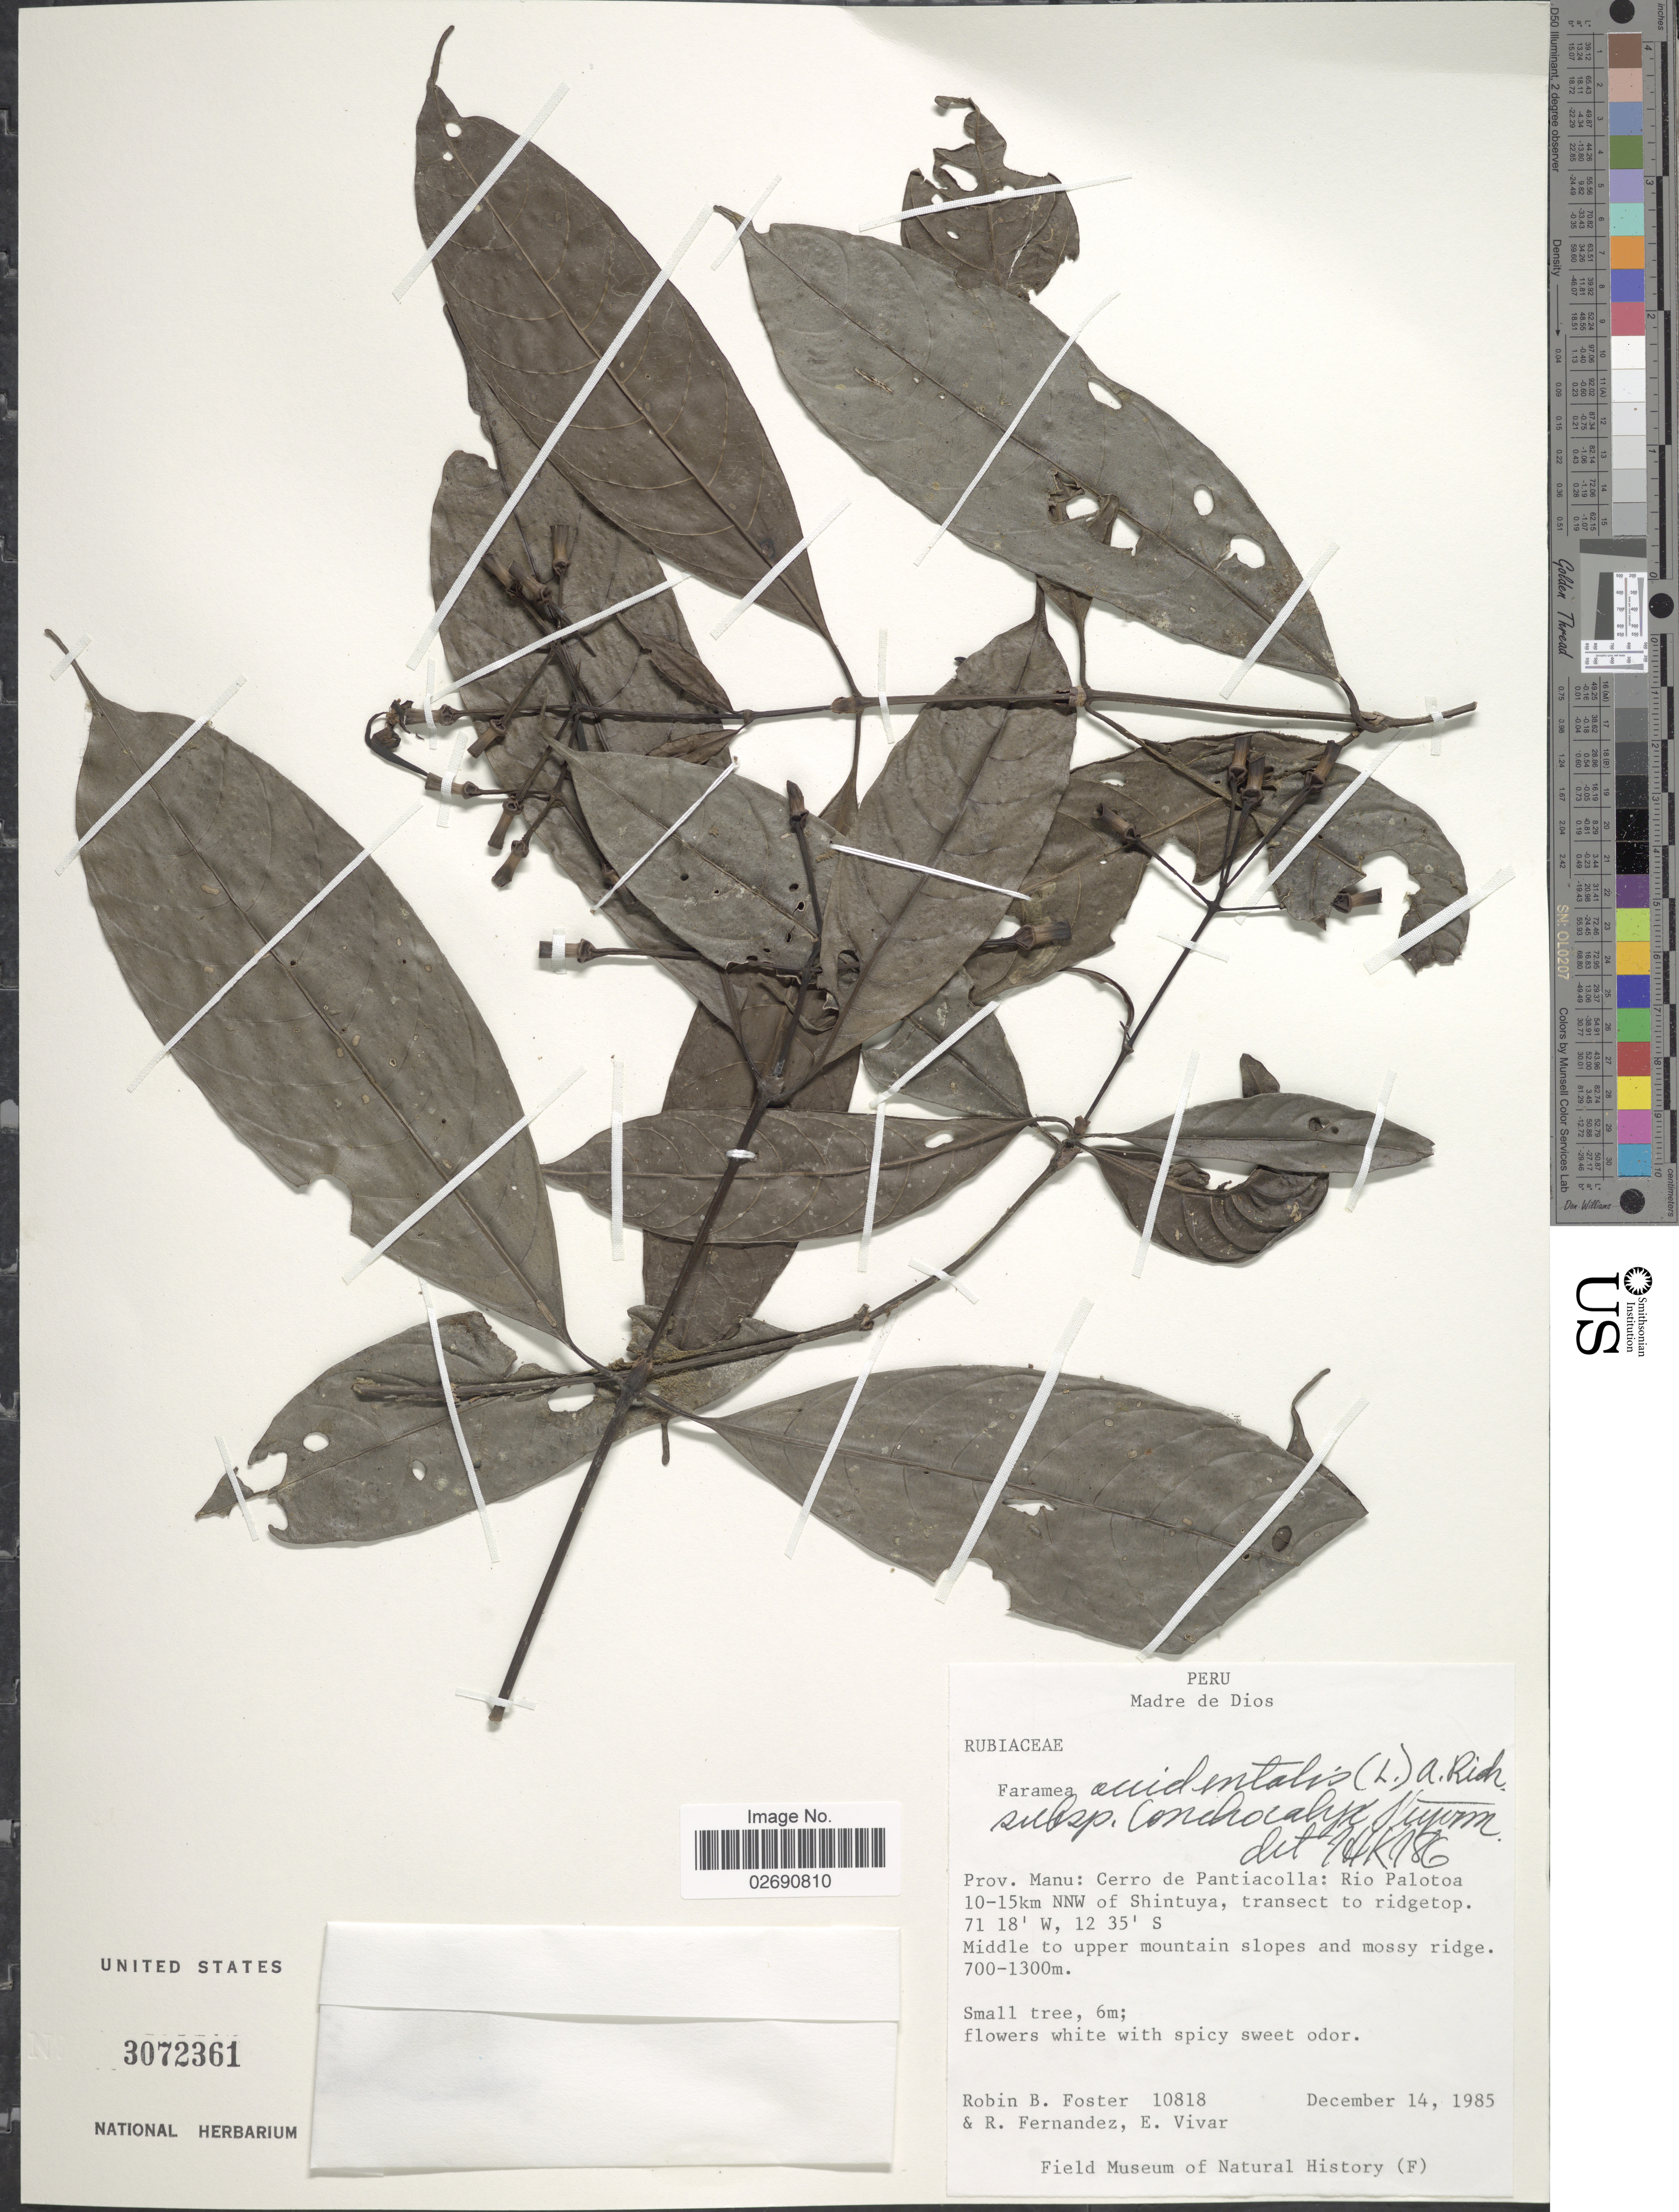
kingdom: Plantae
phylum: Tracheophyta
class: Magnoliopsida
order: Gentianales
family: Rubiaceae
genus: Faramea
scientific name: Faramea occidentalis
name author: (L.) A. Rich.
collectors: R. B. Foster, R. Fernandez & E. Vivar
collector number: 10818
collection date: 1985-12-14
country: Peru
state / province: Madre de Dios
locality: Prov. Manu: Cerro de Pantiacolla: Rio Palotoa 10-15km NNW of Shintuya, transect to ridgetop. Middle to upper mountain slopes and mossy ridge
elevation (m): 700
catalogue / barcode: US 3072361